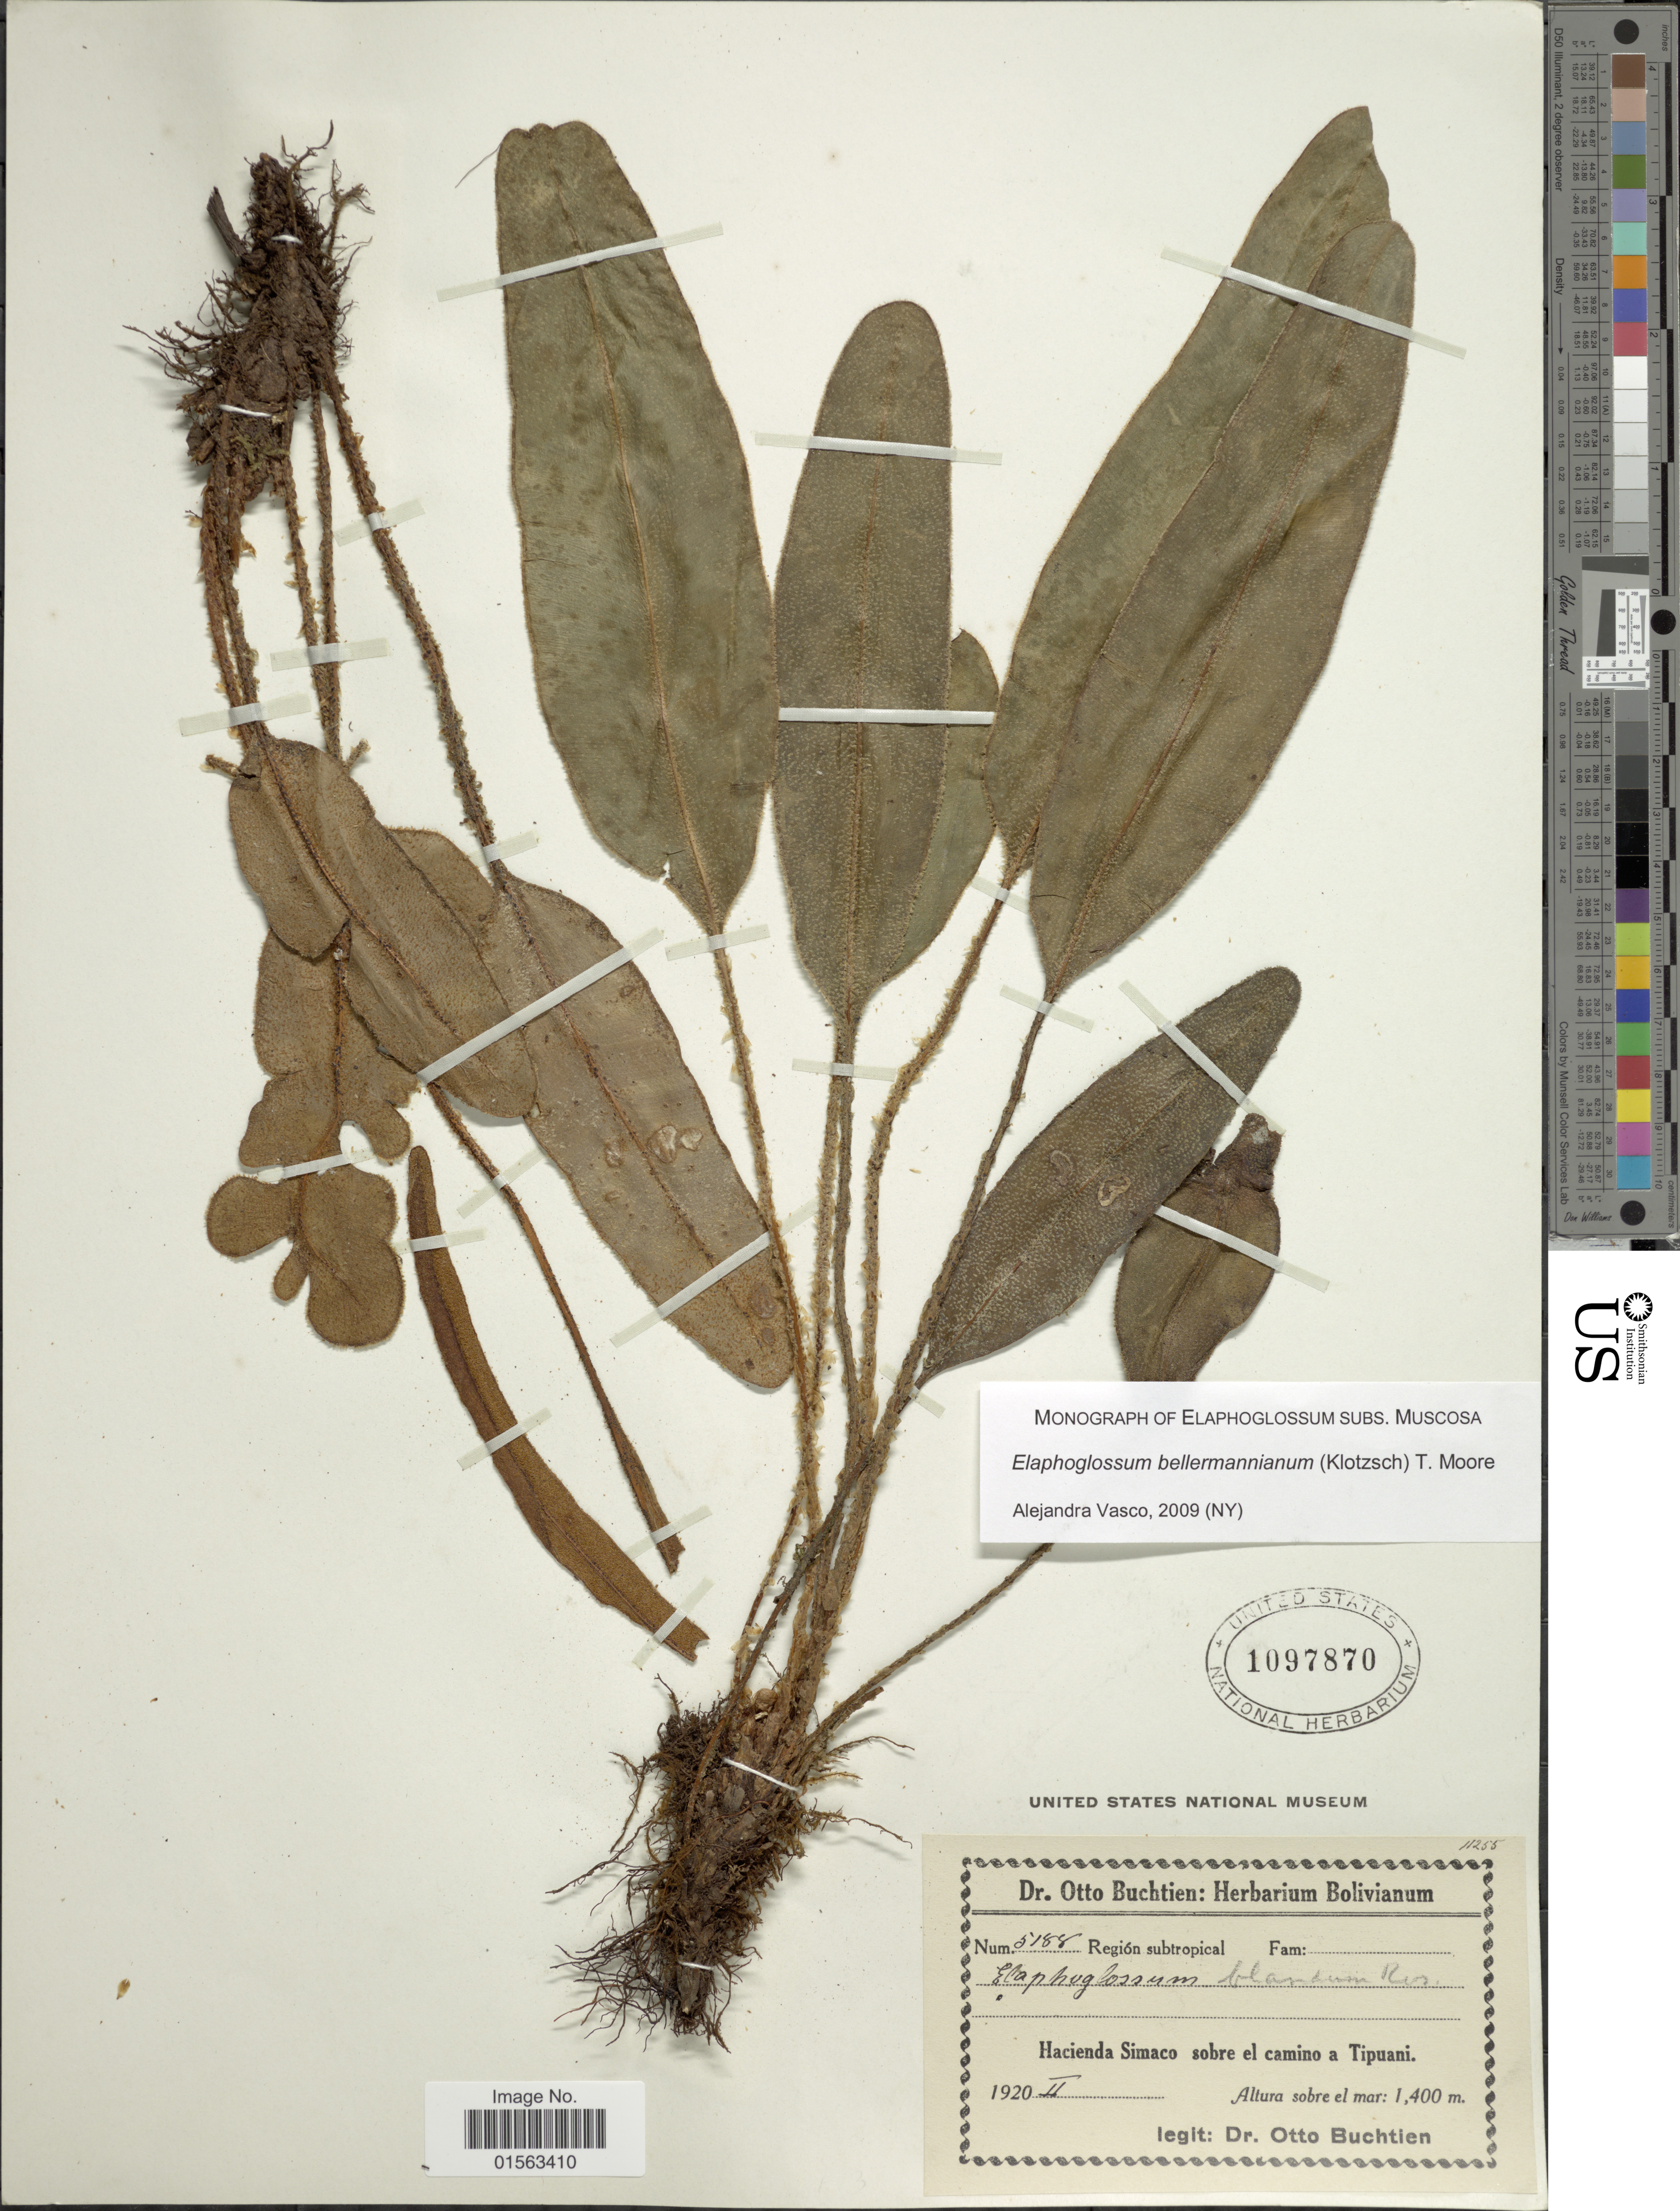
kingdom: Plantae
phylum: Tracheophyta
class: Polypodiopsida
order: Polypodiales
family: Dryopteridaceae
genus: Elaphoglossum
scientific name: Elaphoglossum bellermannianum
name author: (Klotzsch) T. Moore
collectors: O. Buchtien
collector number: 5188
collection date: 1920-02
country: Bolivia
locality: Haciendo Simaco sobre el camino a Tipuani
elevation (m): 1400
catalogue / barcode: US 1097870